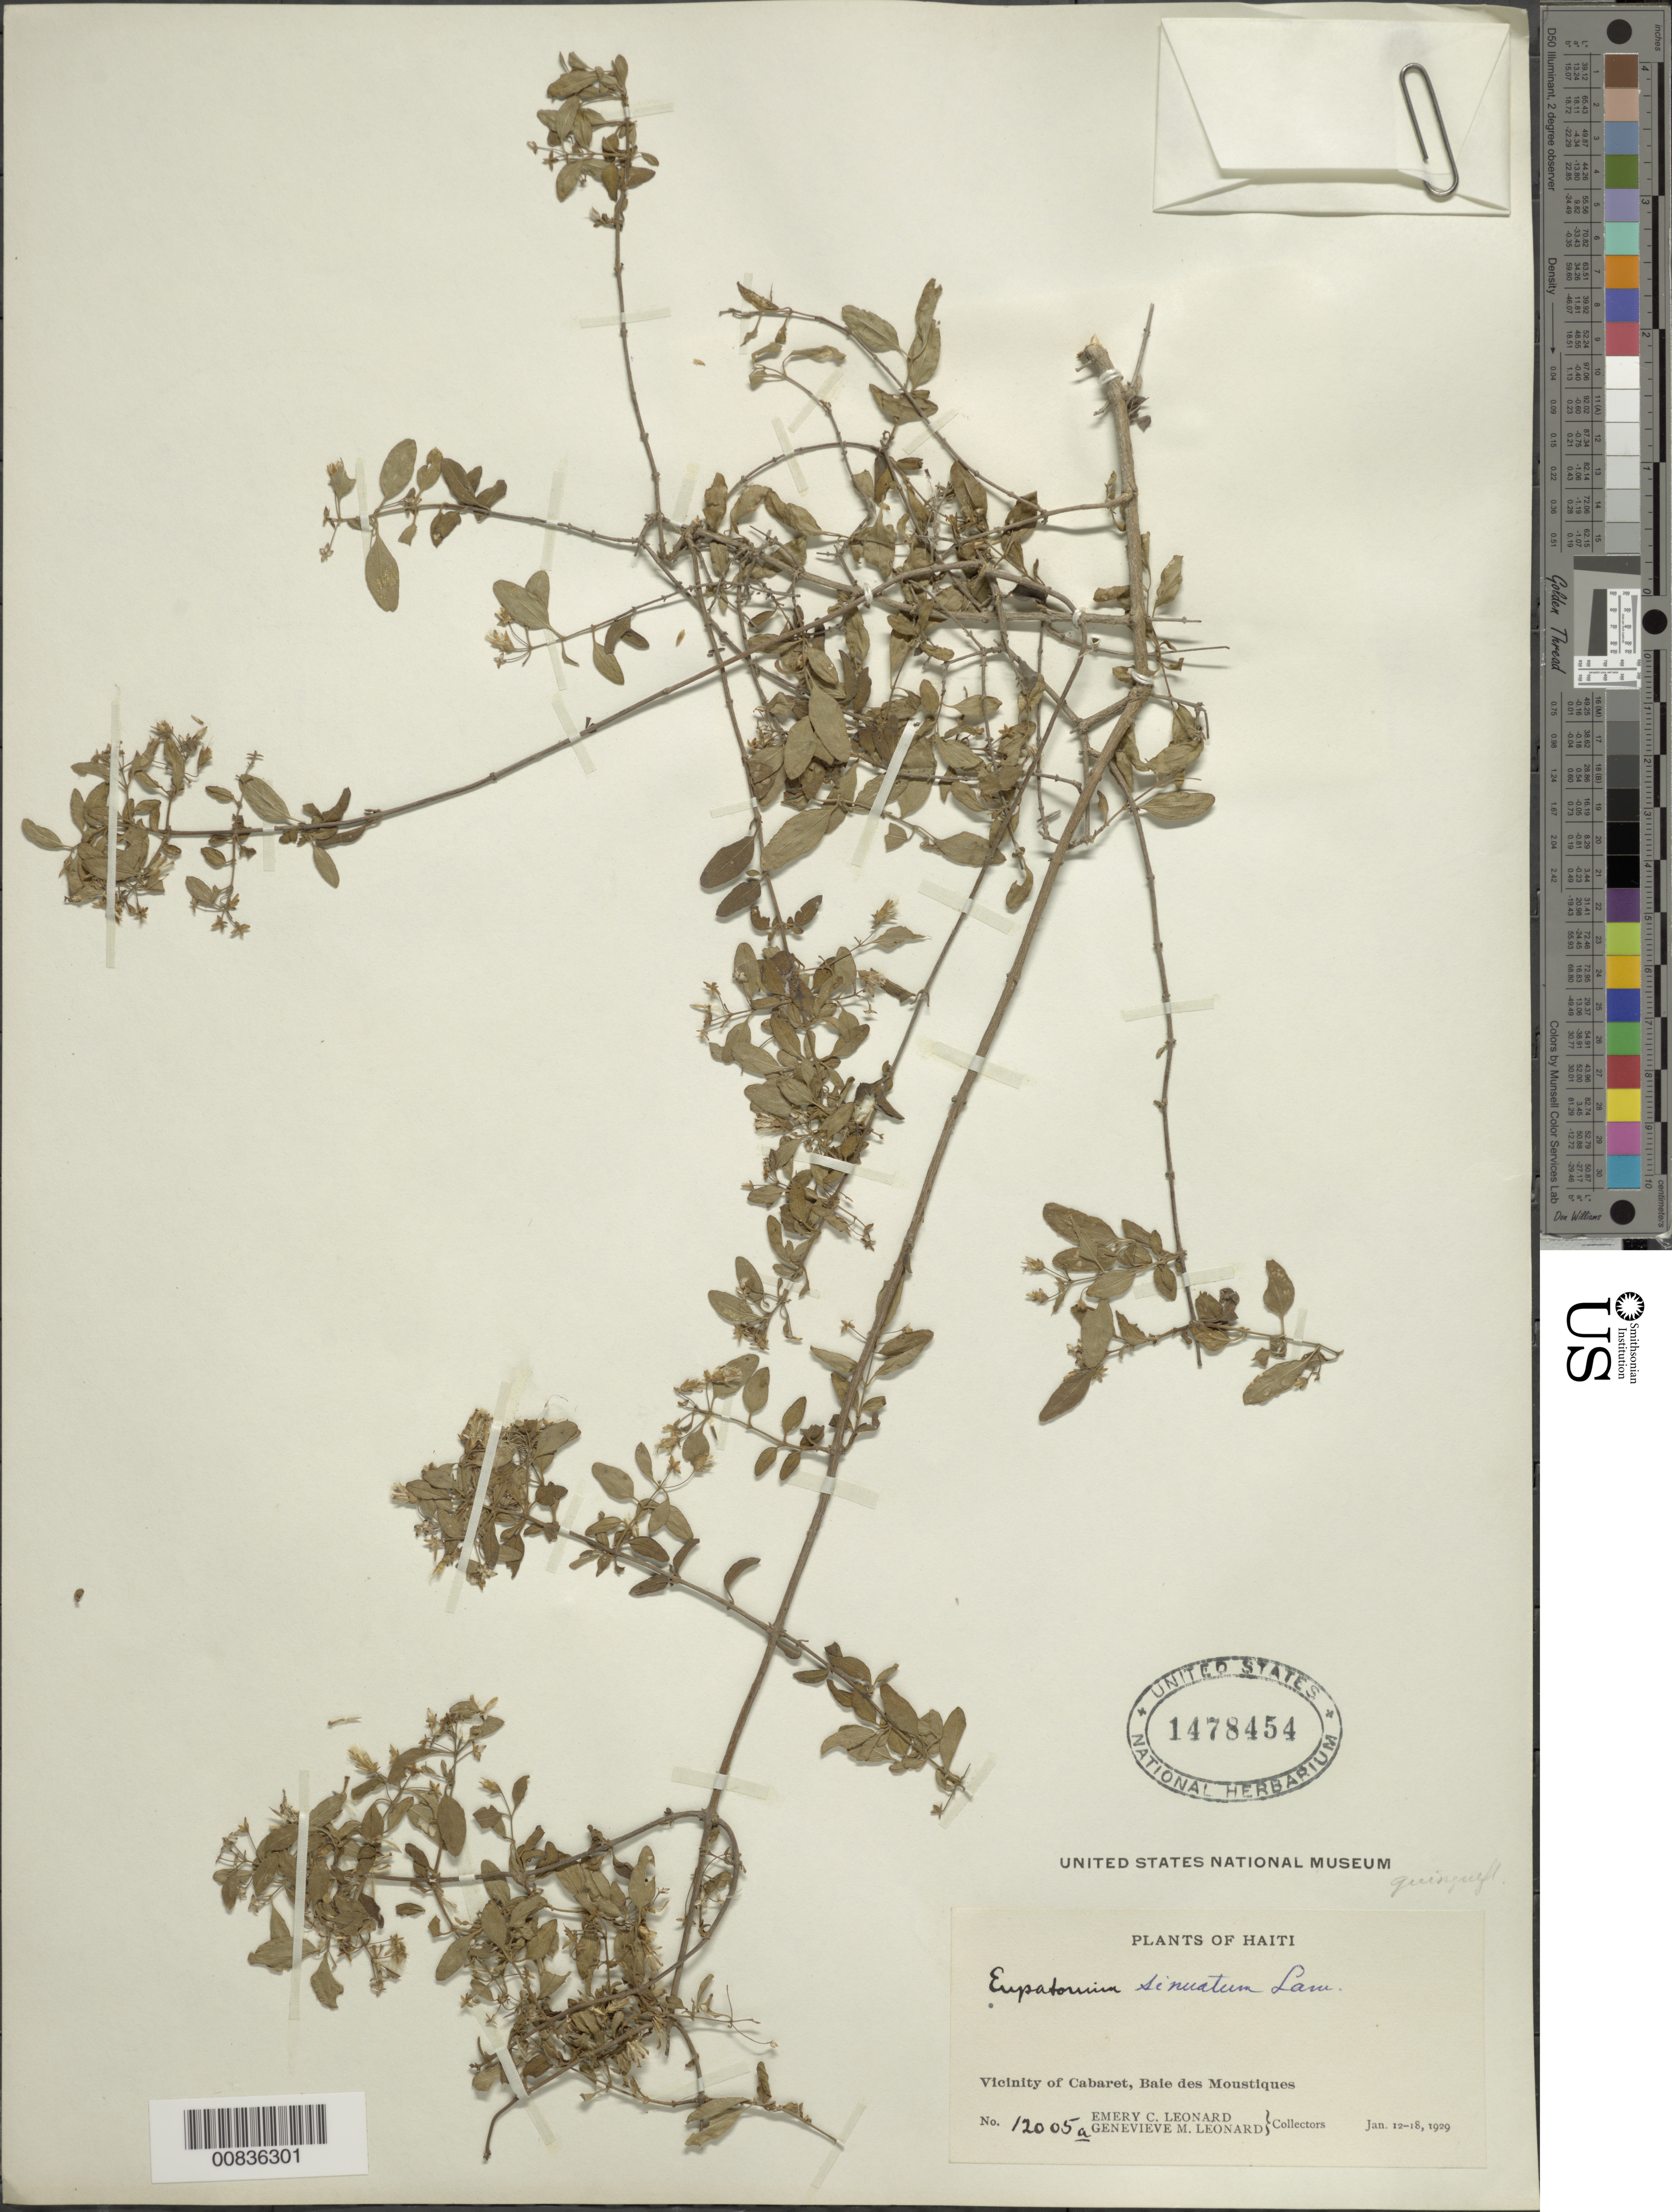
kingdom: Plantae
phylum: Tracheophyta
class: Magnoliopsida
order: Asterales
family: Asteraceae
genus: Chromolaena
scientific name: Chromolaena sinuata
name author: (Lam.) R.M. King & H. Rob.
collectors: E. C. Leonard & G. M. Leonard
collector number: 12005A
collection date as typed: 12 Jan 1929 to 18 Jan 1929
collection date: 1929-01-12/1929-01-18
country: Haiti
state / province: Nord-Ouest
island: Hispaniola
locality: Vicinity of Cabaret, Baie des Moustiques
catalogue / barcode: US 1478454